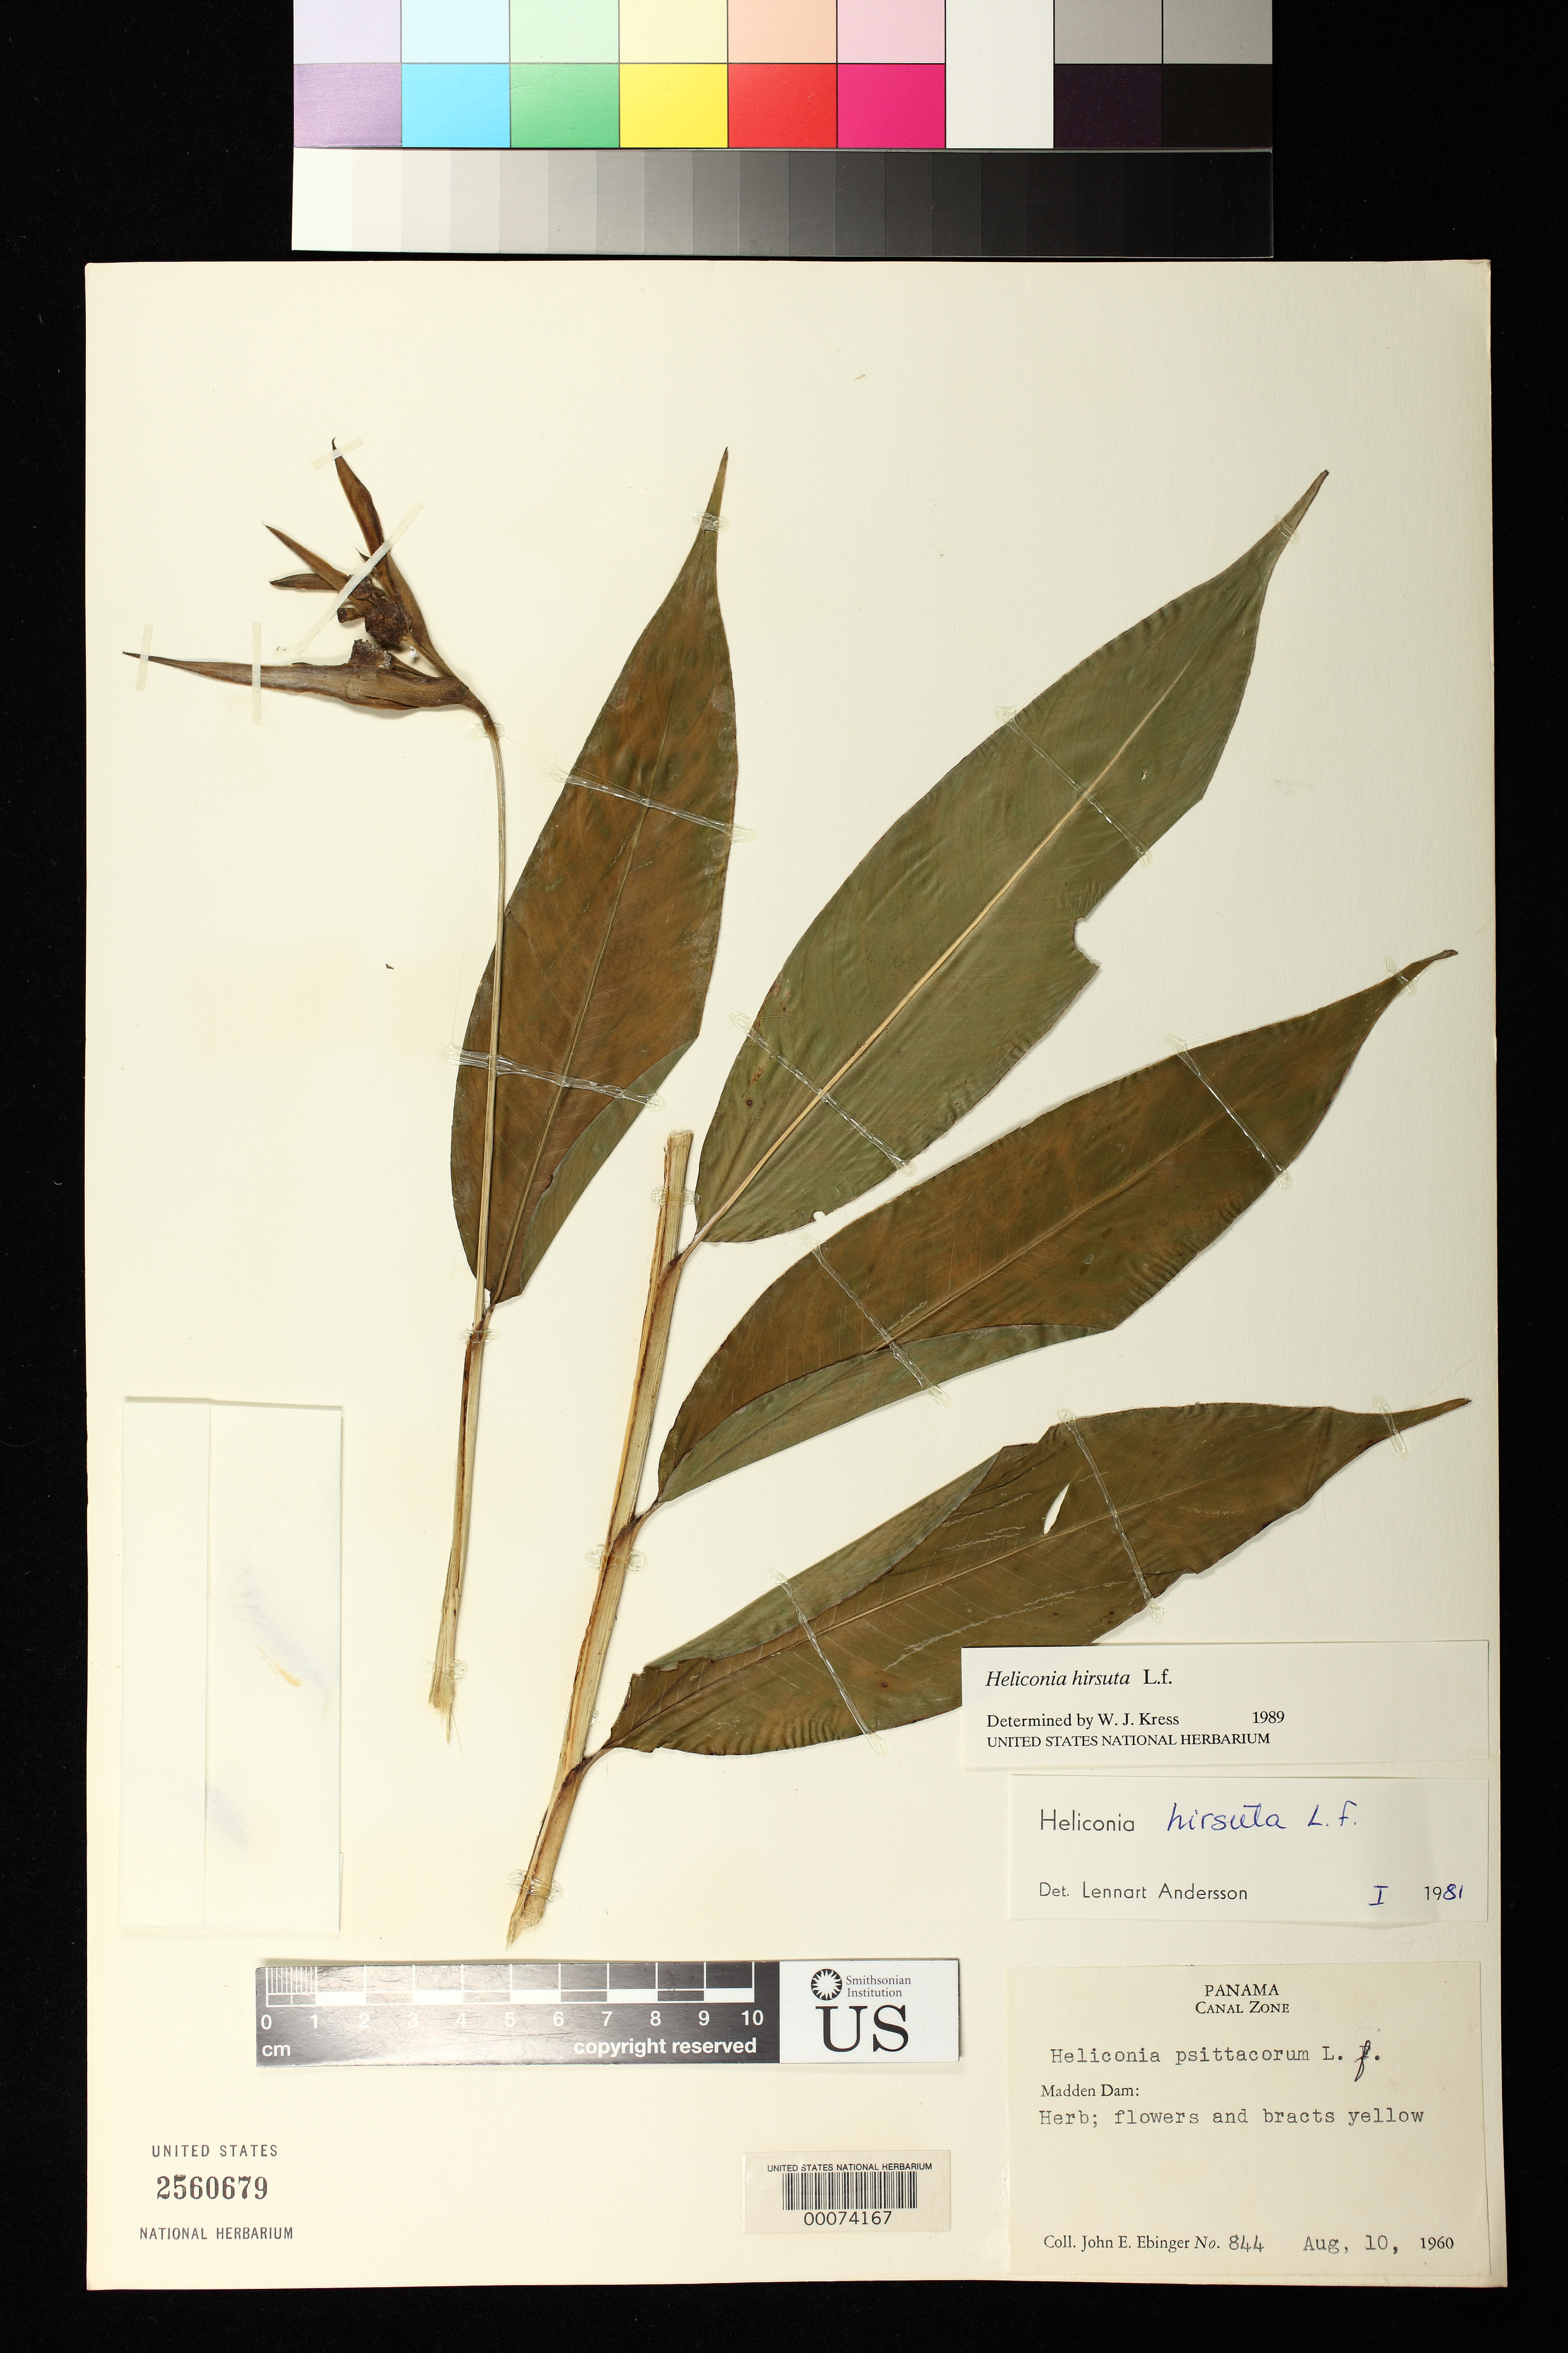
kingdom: Plantae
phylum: Tracheophyta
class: Liliopsida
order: Zingiberales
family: Heliconiaceae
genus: Heliconia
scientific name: Heliconia hirsuta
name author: L. f.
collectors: J. Ebinger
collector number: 844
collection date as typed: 10 Aug 1960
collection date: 1960-08-10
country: Panama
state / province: Colón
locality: Madden Dam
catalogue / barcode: US 2560679